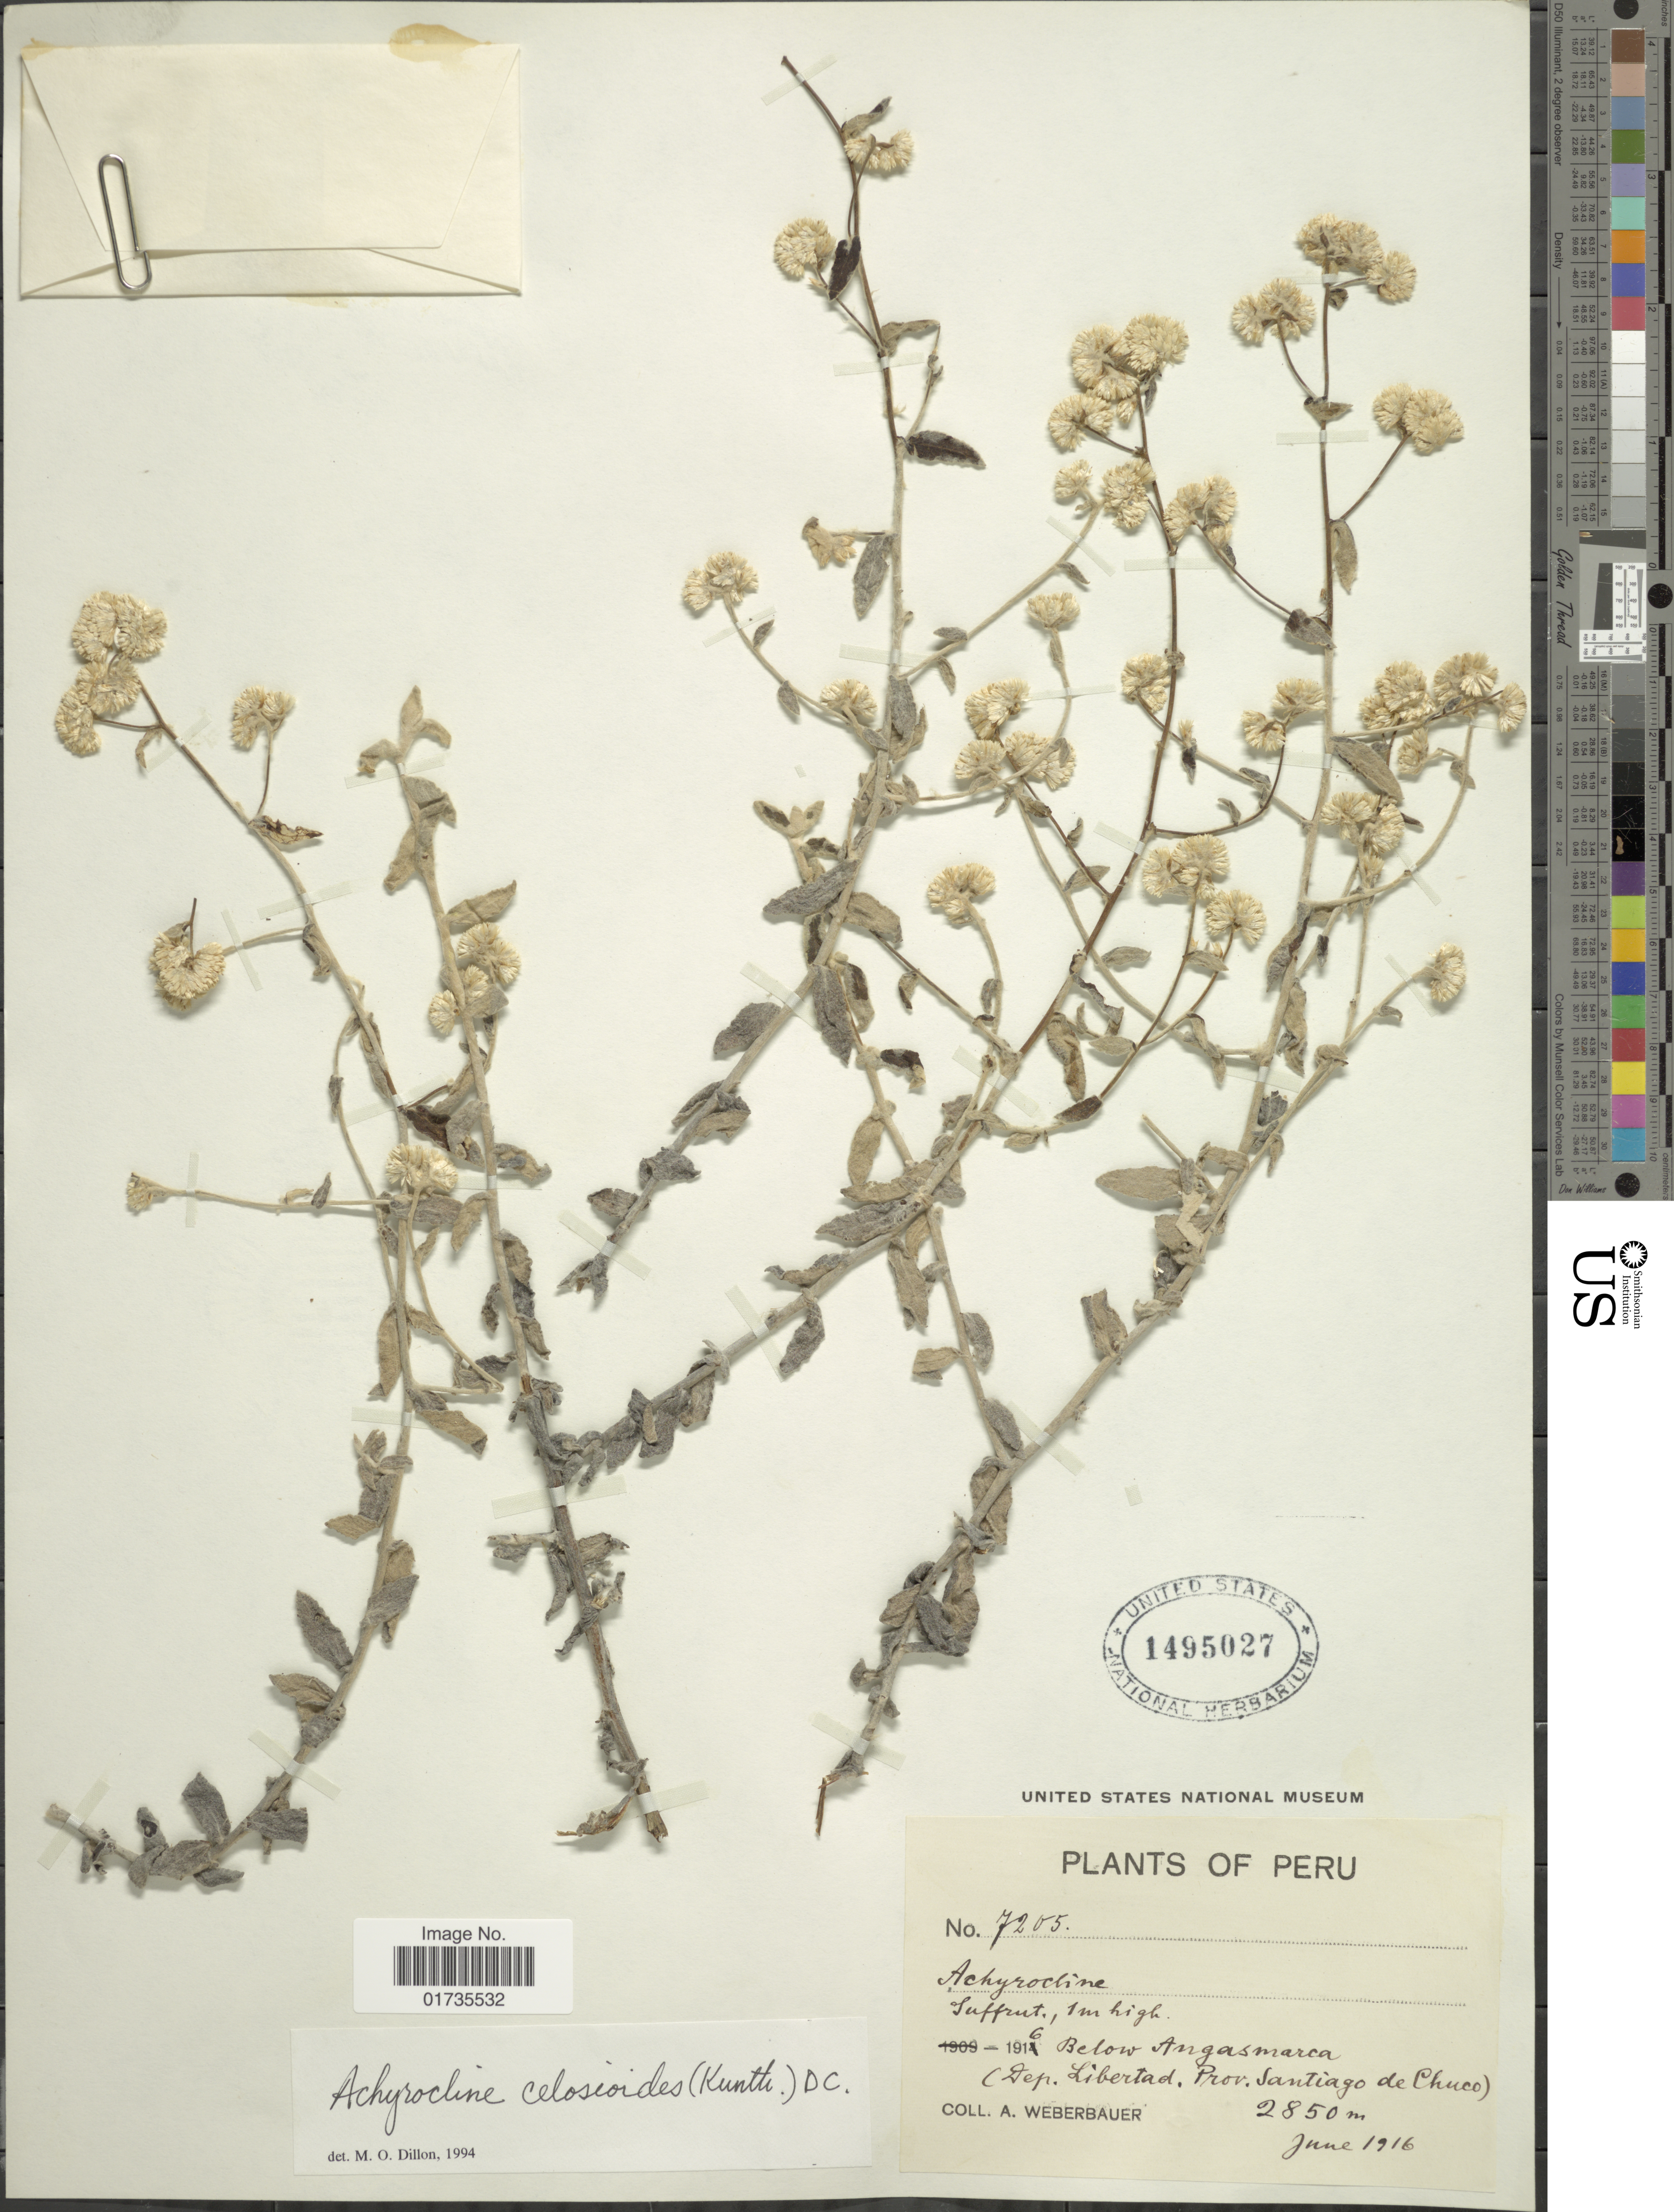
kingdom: Plantae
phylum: Tracheophyta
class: Magnoliopsida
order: Asterales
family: Asteraceae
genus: Achyrocline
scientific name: Achyrocline celosioides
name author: (Kunth) DC.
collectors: A. Weberbauer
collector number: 7205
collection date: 1916-06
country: Peru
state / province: La Libertad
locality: Peru. Below Angasmarca. 9Dep. Libertad. Prov. Santiago de Chuco)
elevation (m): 2850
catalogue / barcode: US 1495027